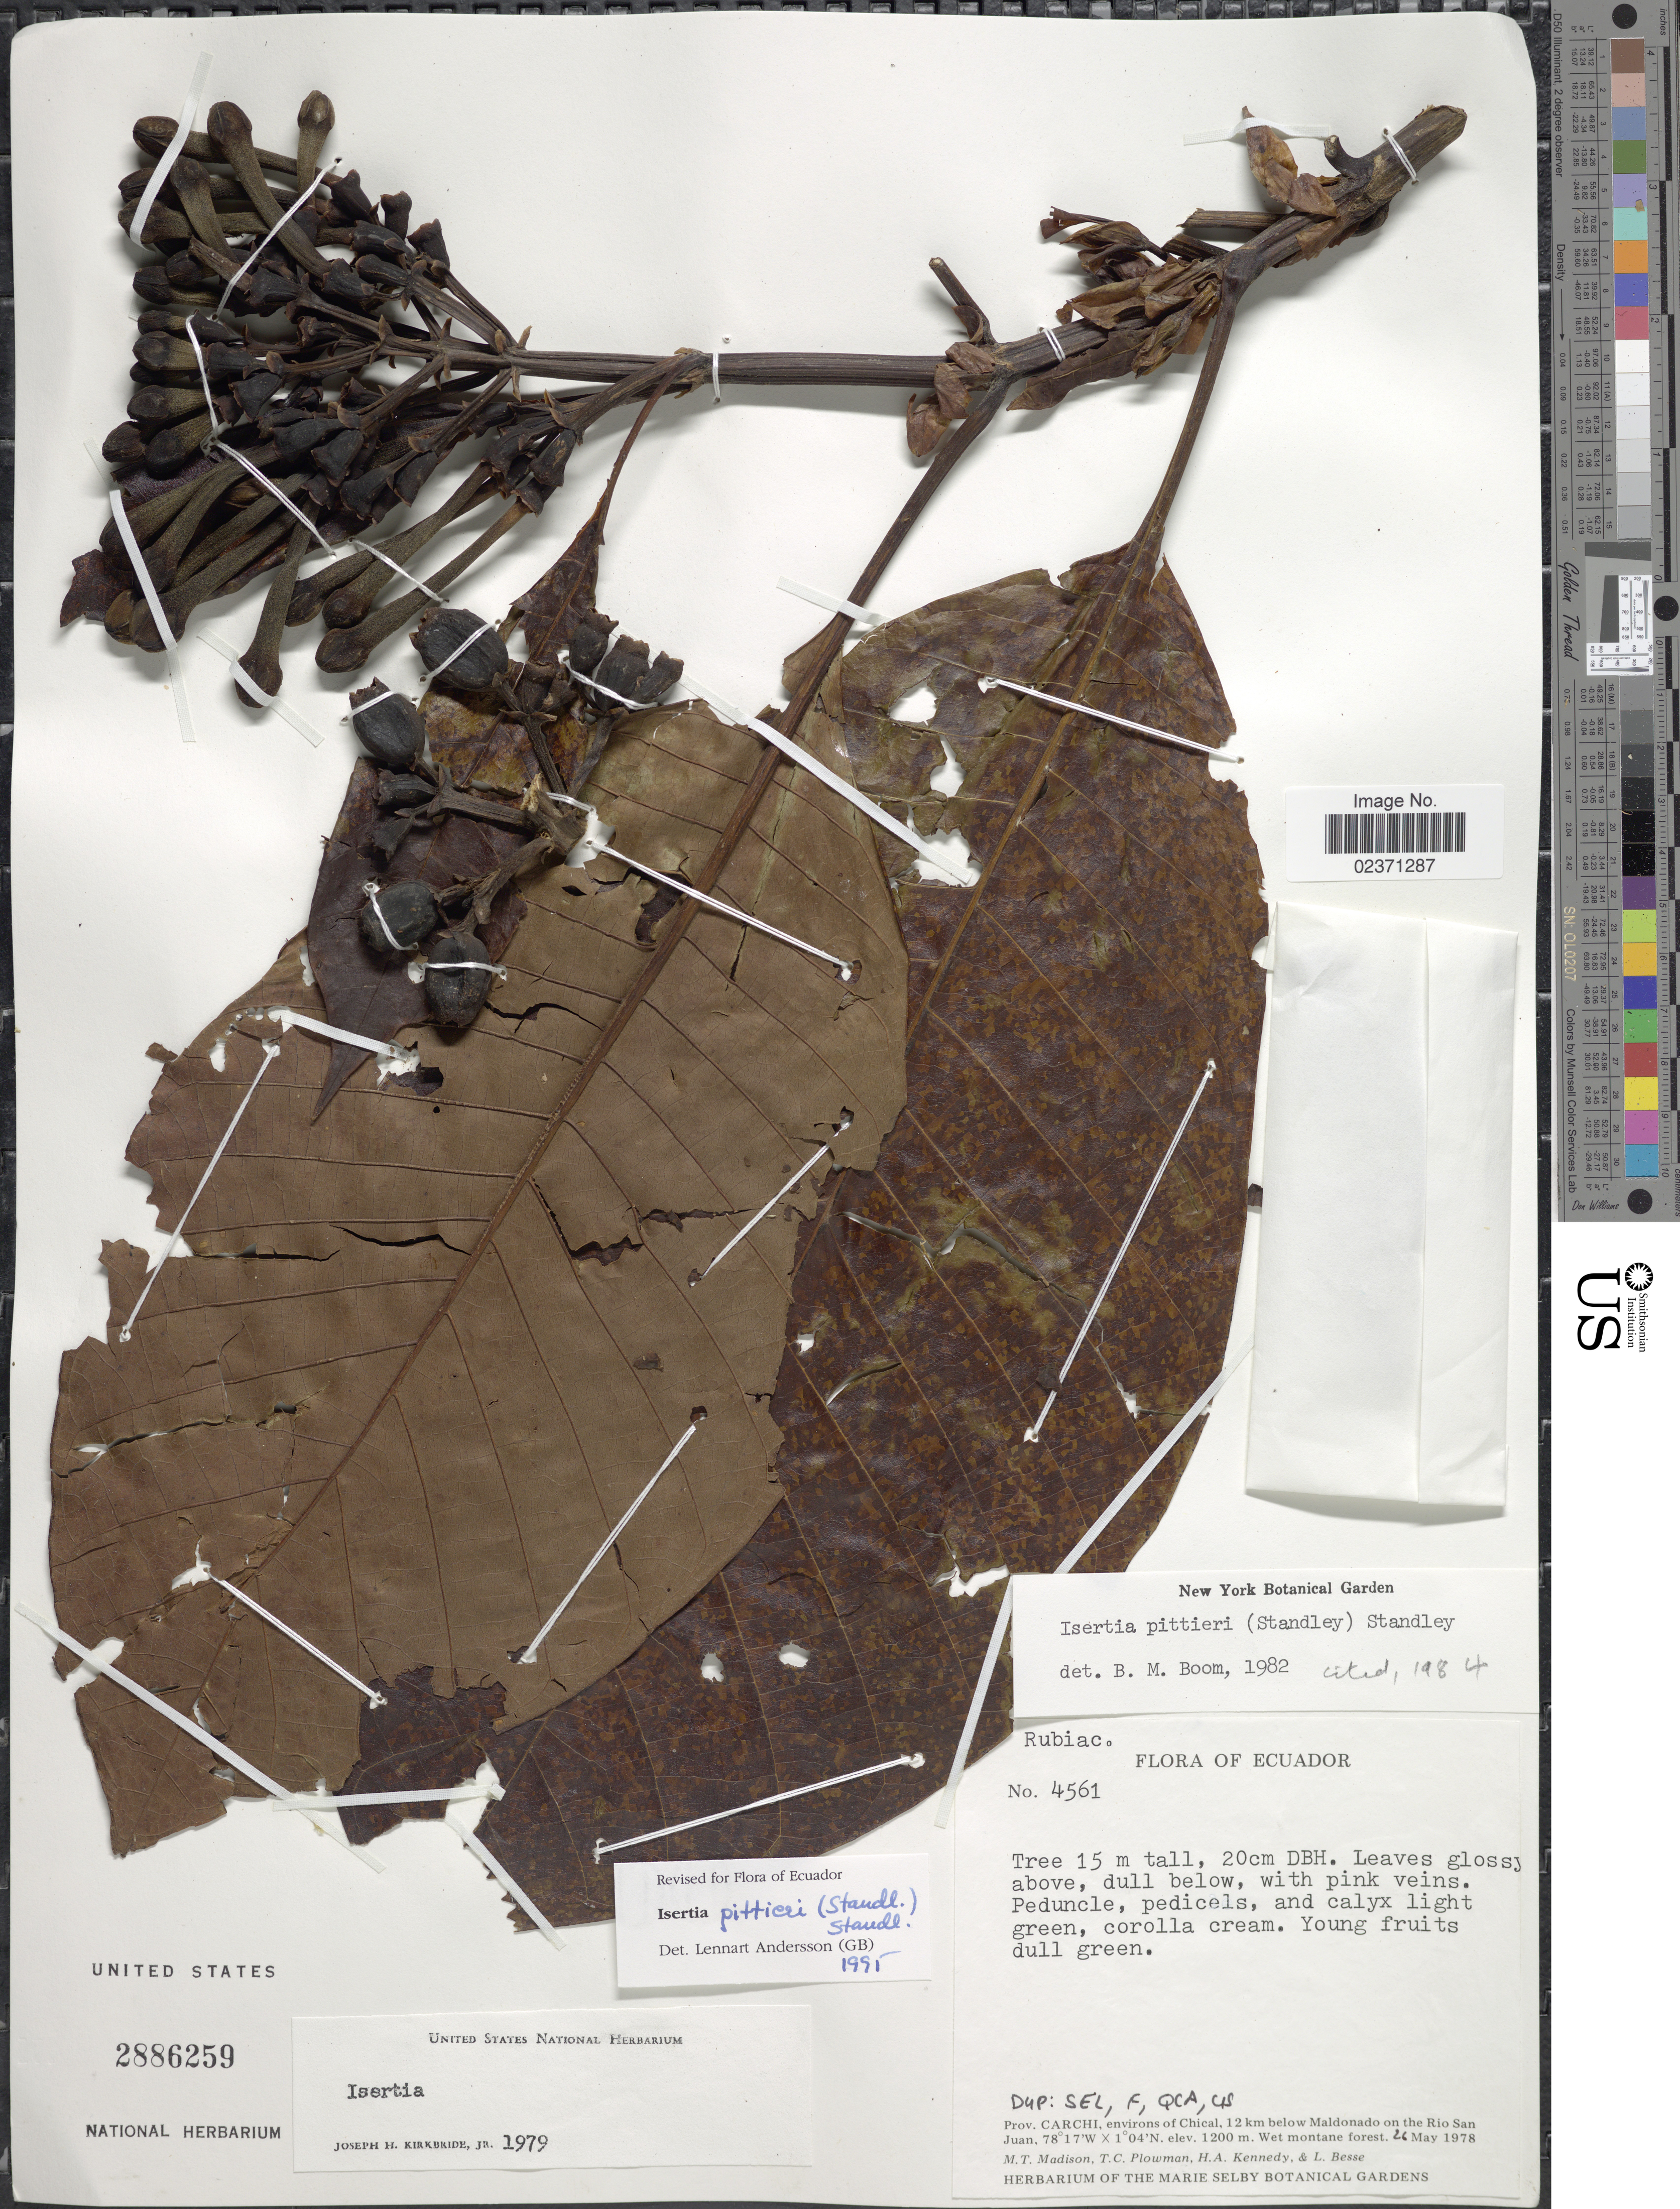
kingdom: Plantae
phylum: Tracheophyta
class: Magnoliopsida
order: Gentianales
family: Rubiaceae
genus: Isertia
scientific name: Isertia pittieri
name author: (Standl.) Standl.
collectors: M. T. Madison, T. Plowman, H. Kennedy & L. Besse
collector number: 4561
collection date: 1978-05-26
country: Ecuador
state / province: Carchi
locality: Prov. Carchi, environs of Chical, 12 km below Maldonando on the Rio San Juan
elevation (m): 1200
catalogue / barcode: US 2886259